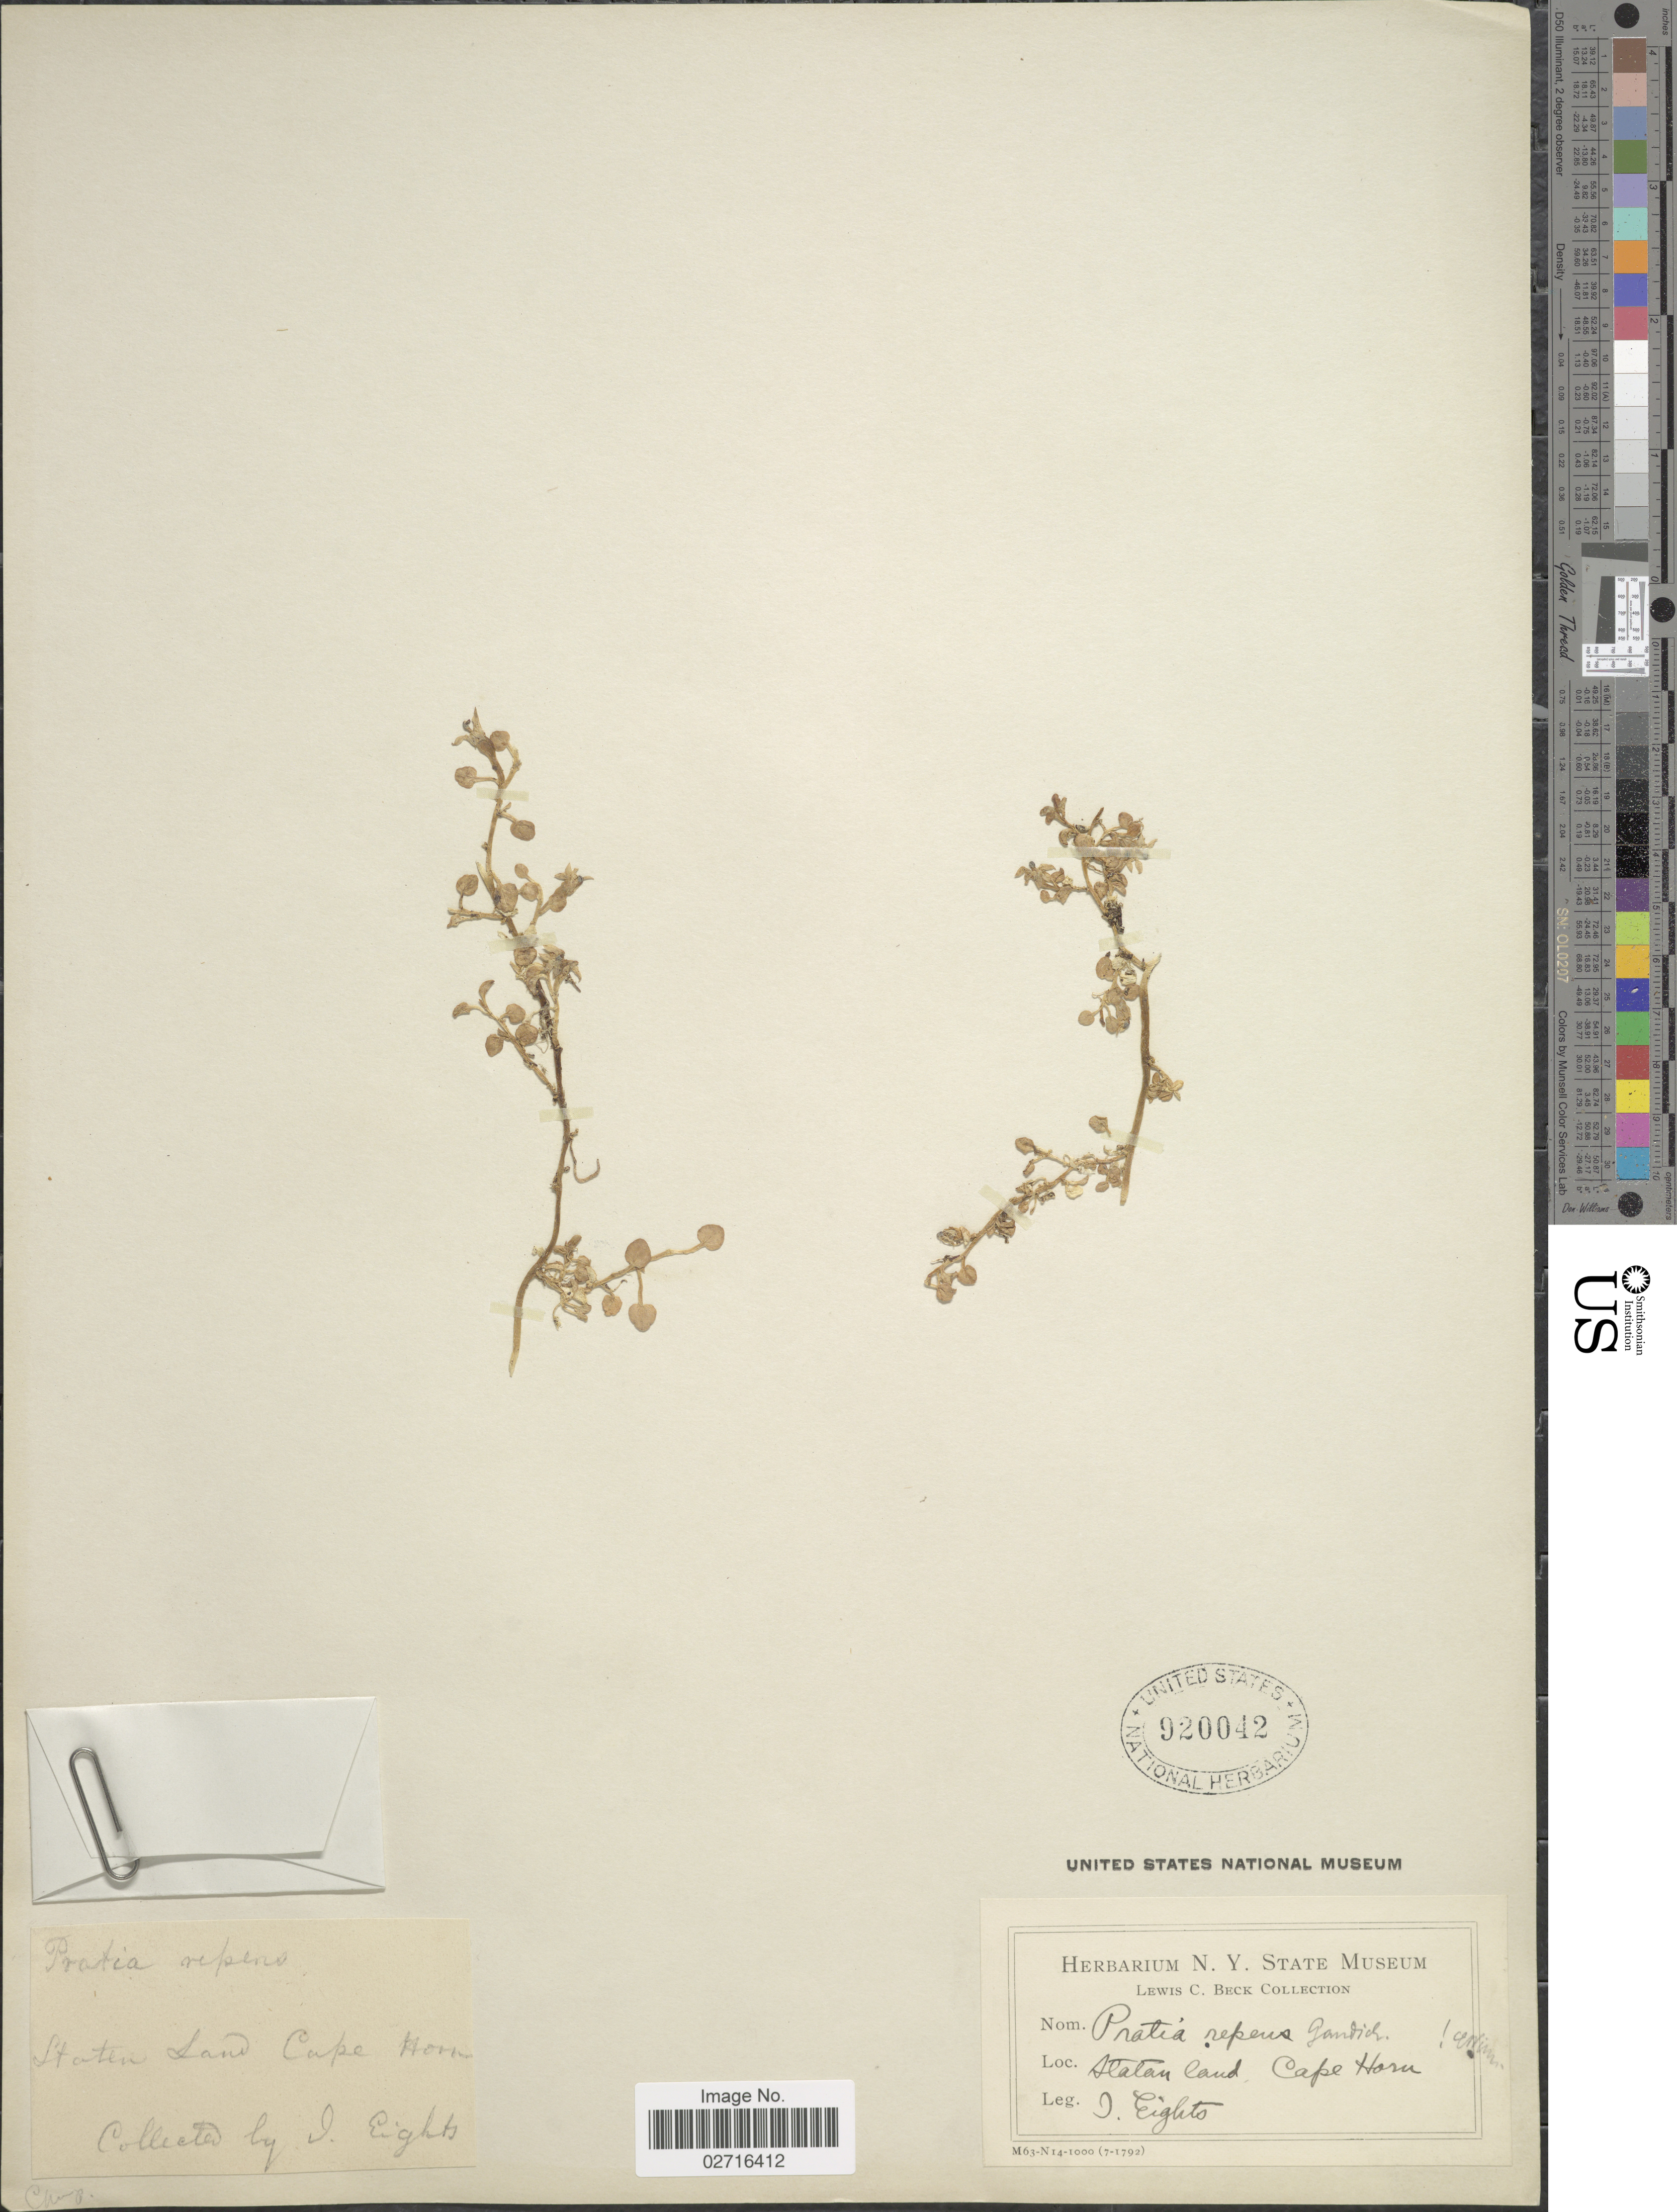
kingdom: Plantae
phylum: Tracheophyta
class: Magnoliopsida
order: Asterales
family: Campanulaceae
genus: Pratia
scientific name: Pratia repens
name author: Gaudich.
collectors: I. Eights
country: Argentina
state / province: Tierra del Fuego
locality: Staten Land, Cape Horn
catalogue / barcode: US 920042